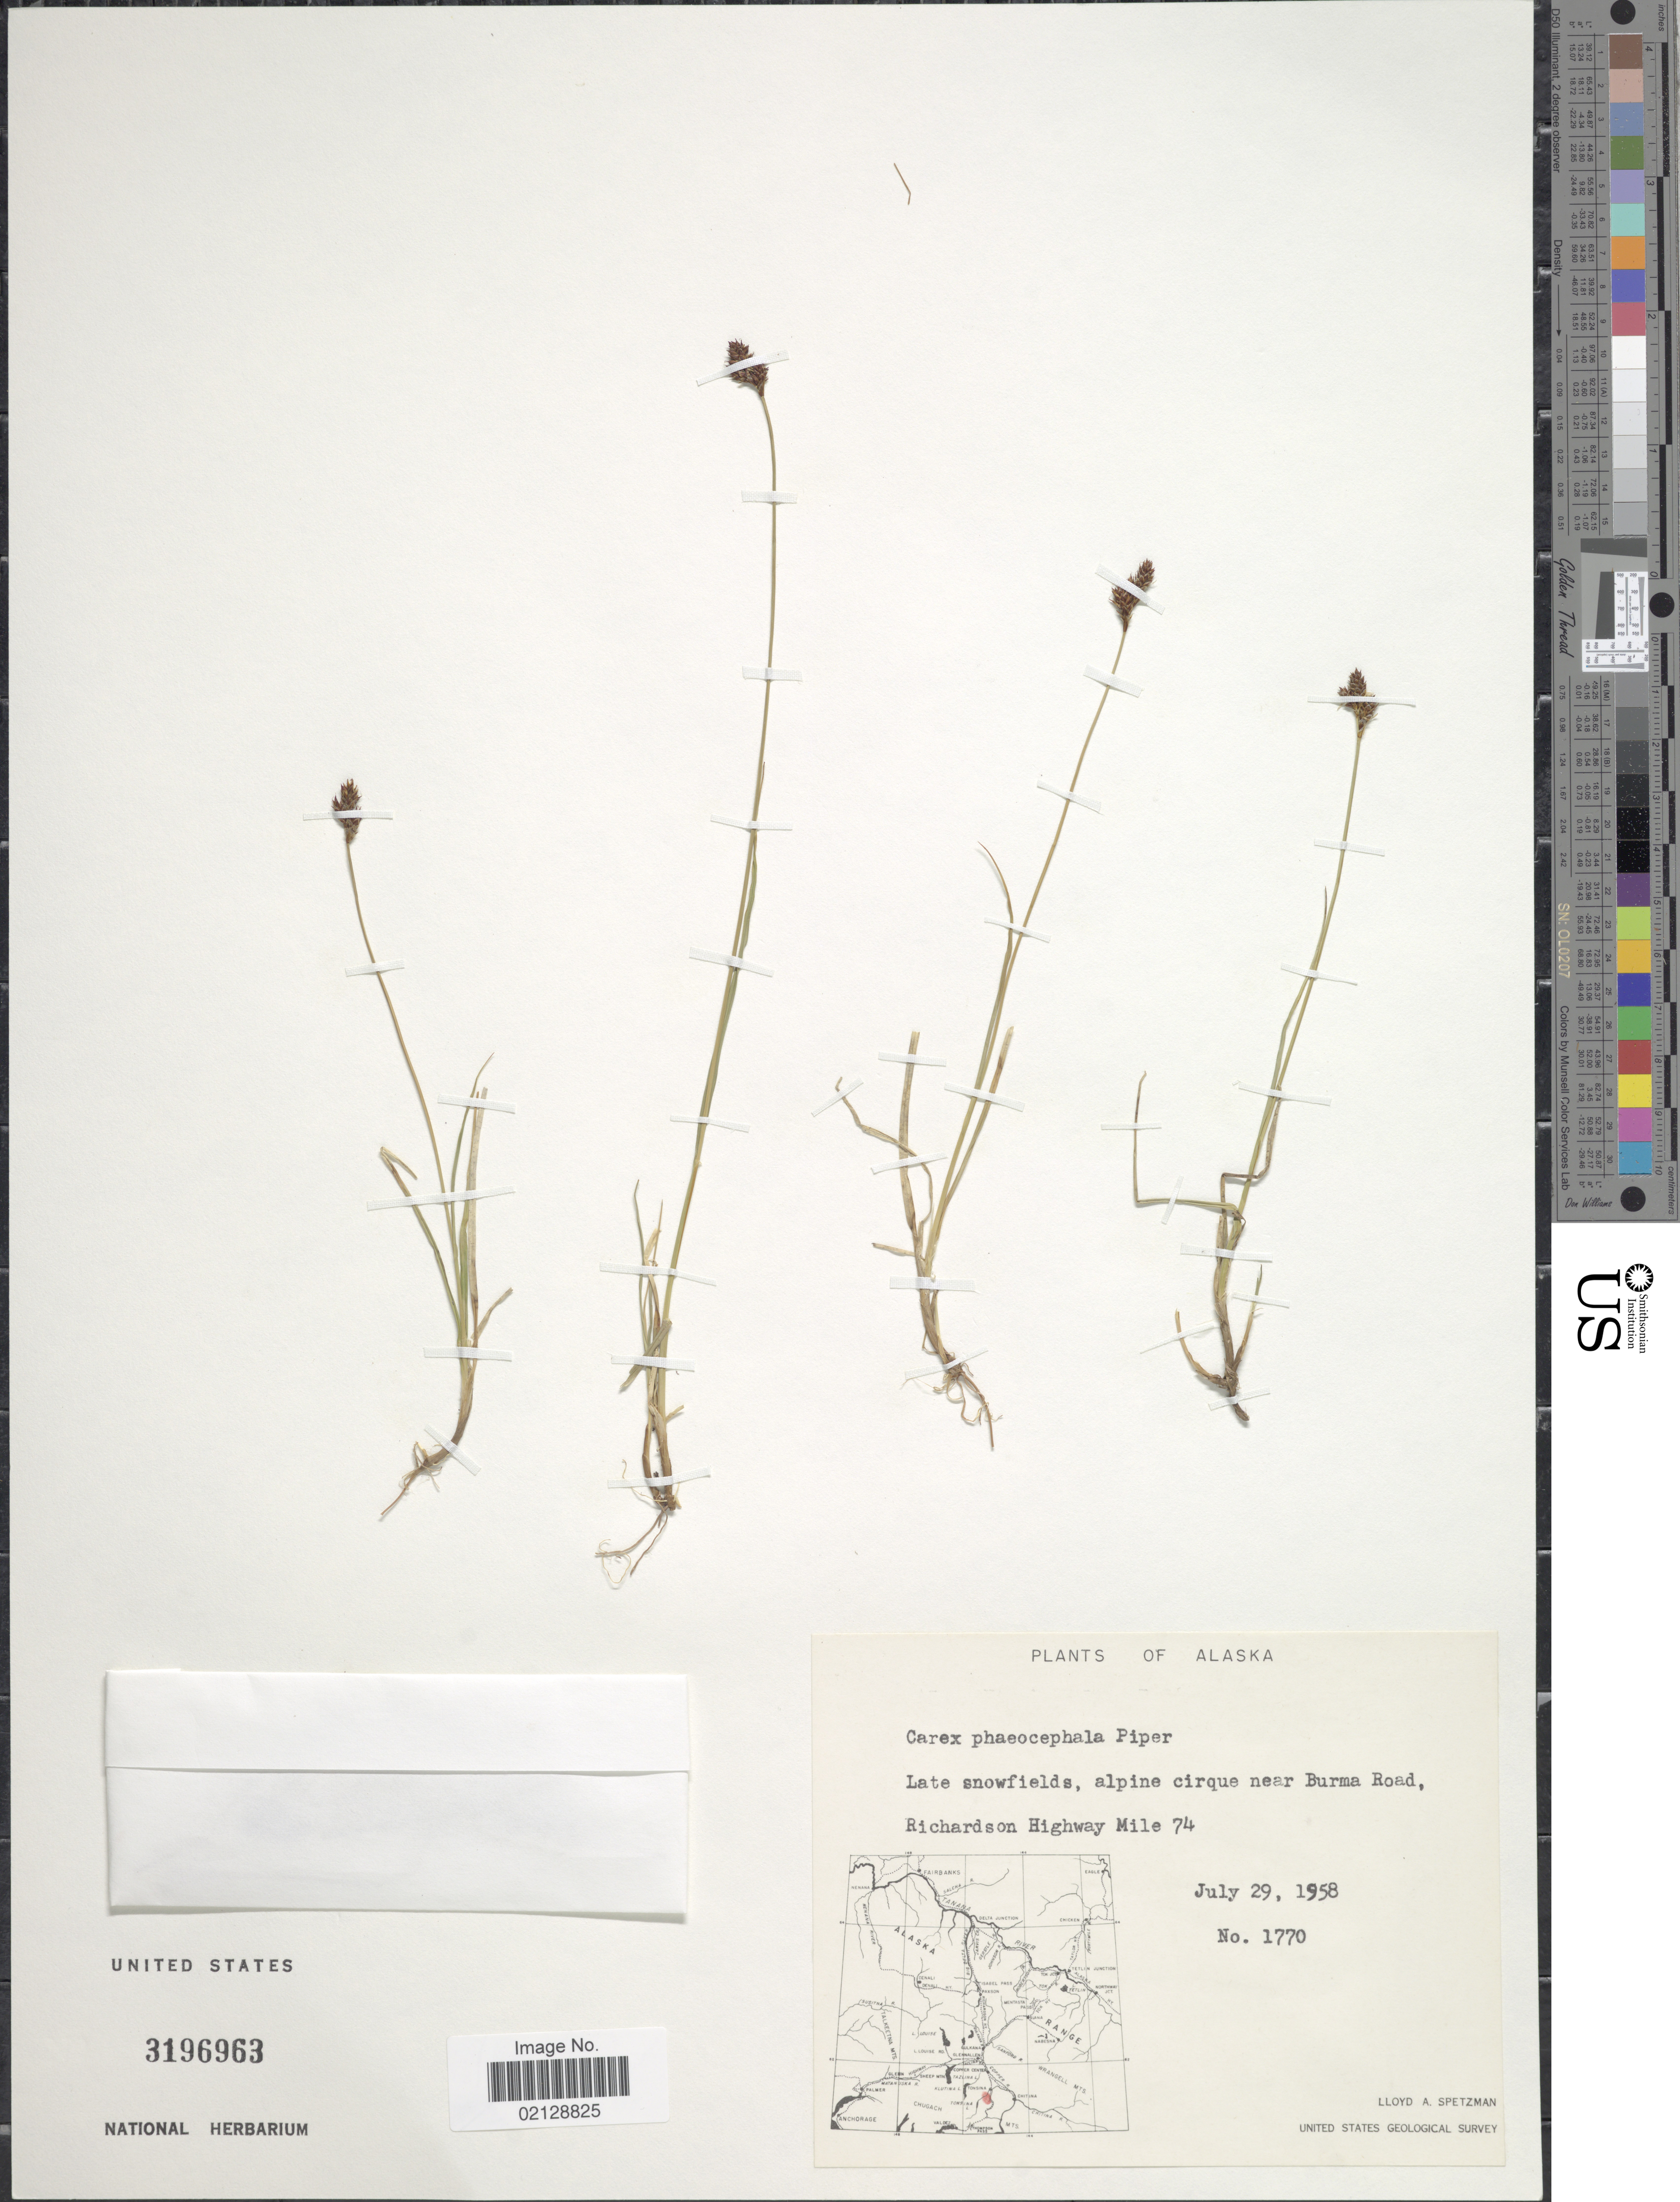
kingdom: Plantae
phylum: Tracheophyta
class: Liliopsida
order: Poales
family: Cyperaceae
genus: Carex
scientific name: Carex phaeocephala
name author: Piper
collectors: L. Spetzman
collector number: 1770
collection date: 1958-07-29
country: United States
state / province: Alaska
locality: Late snowfields, alpine cirque near Burma Road, Richardson Highway Mile 74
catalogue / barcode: US 3196963